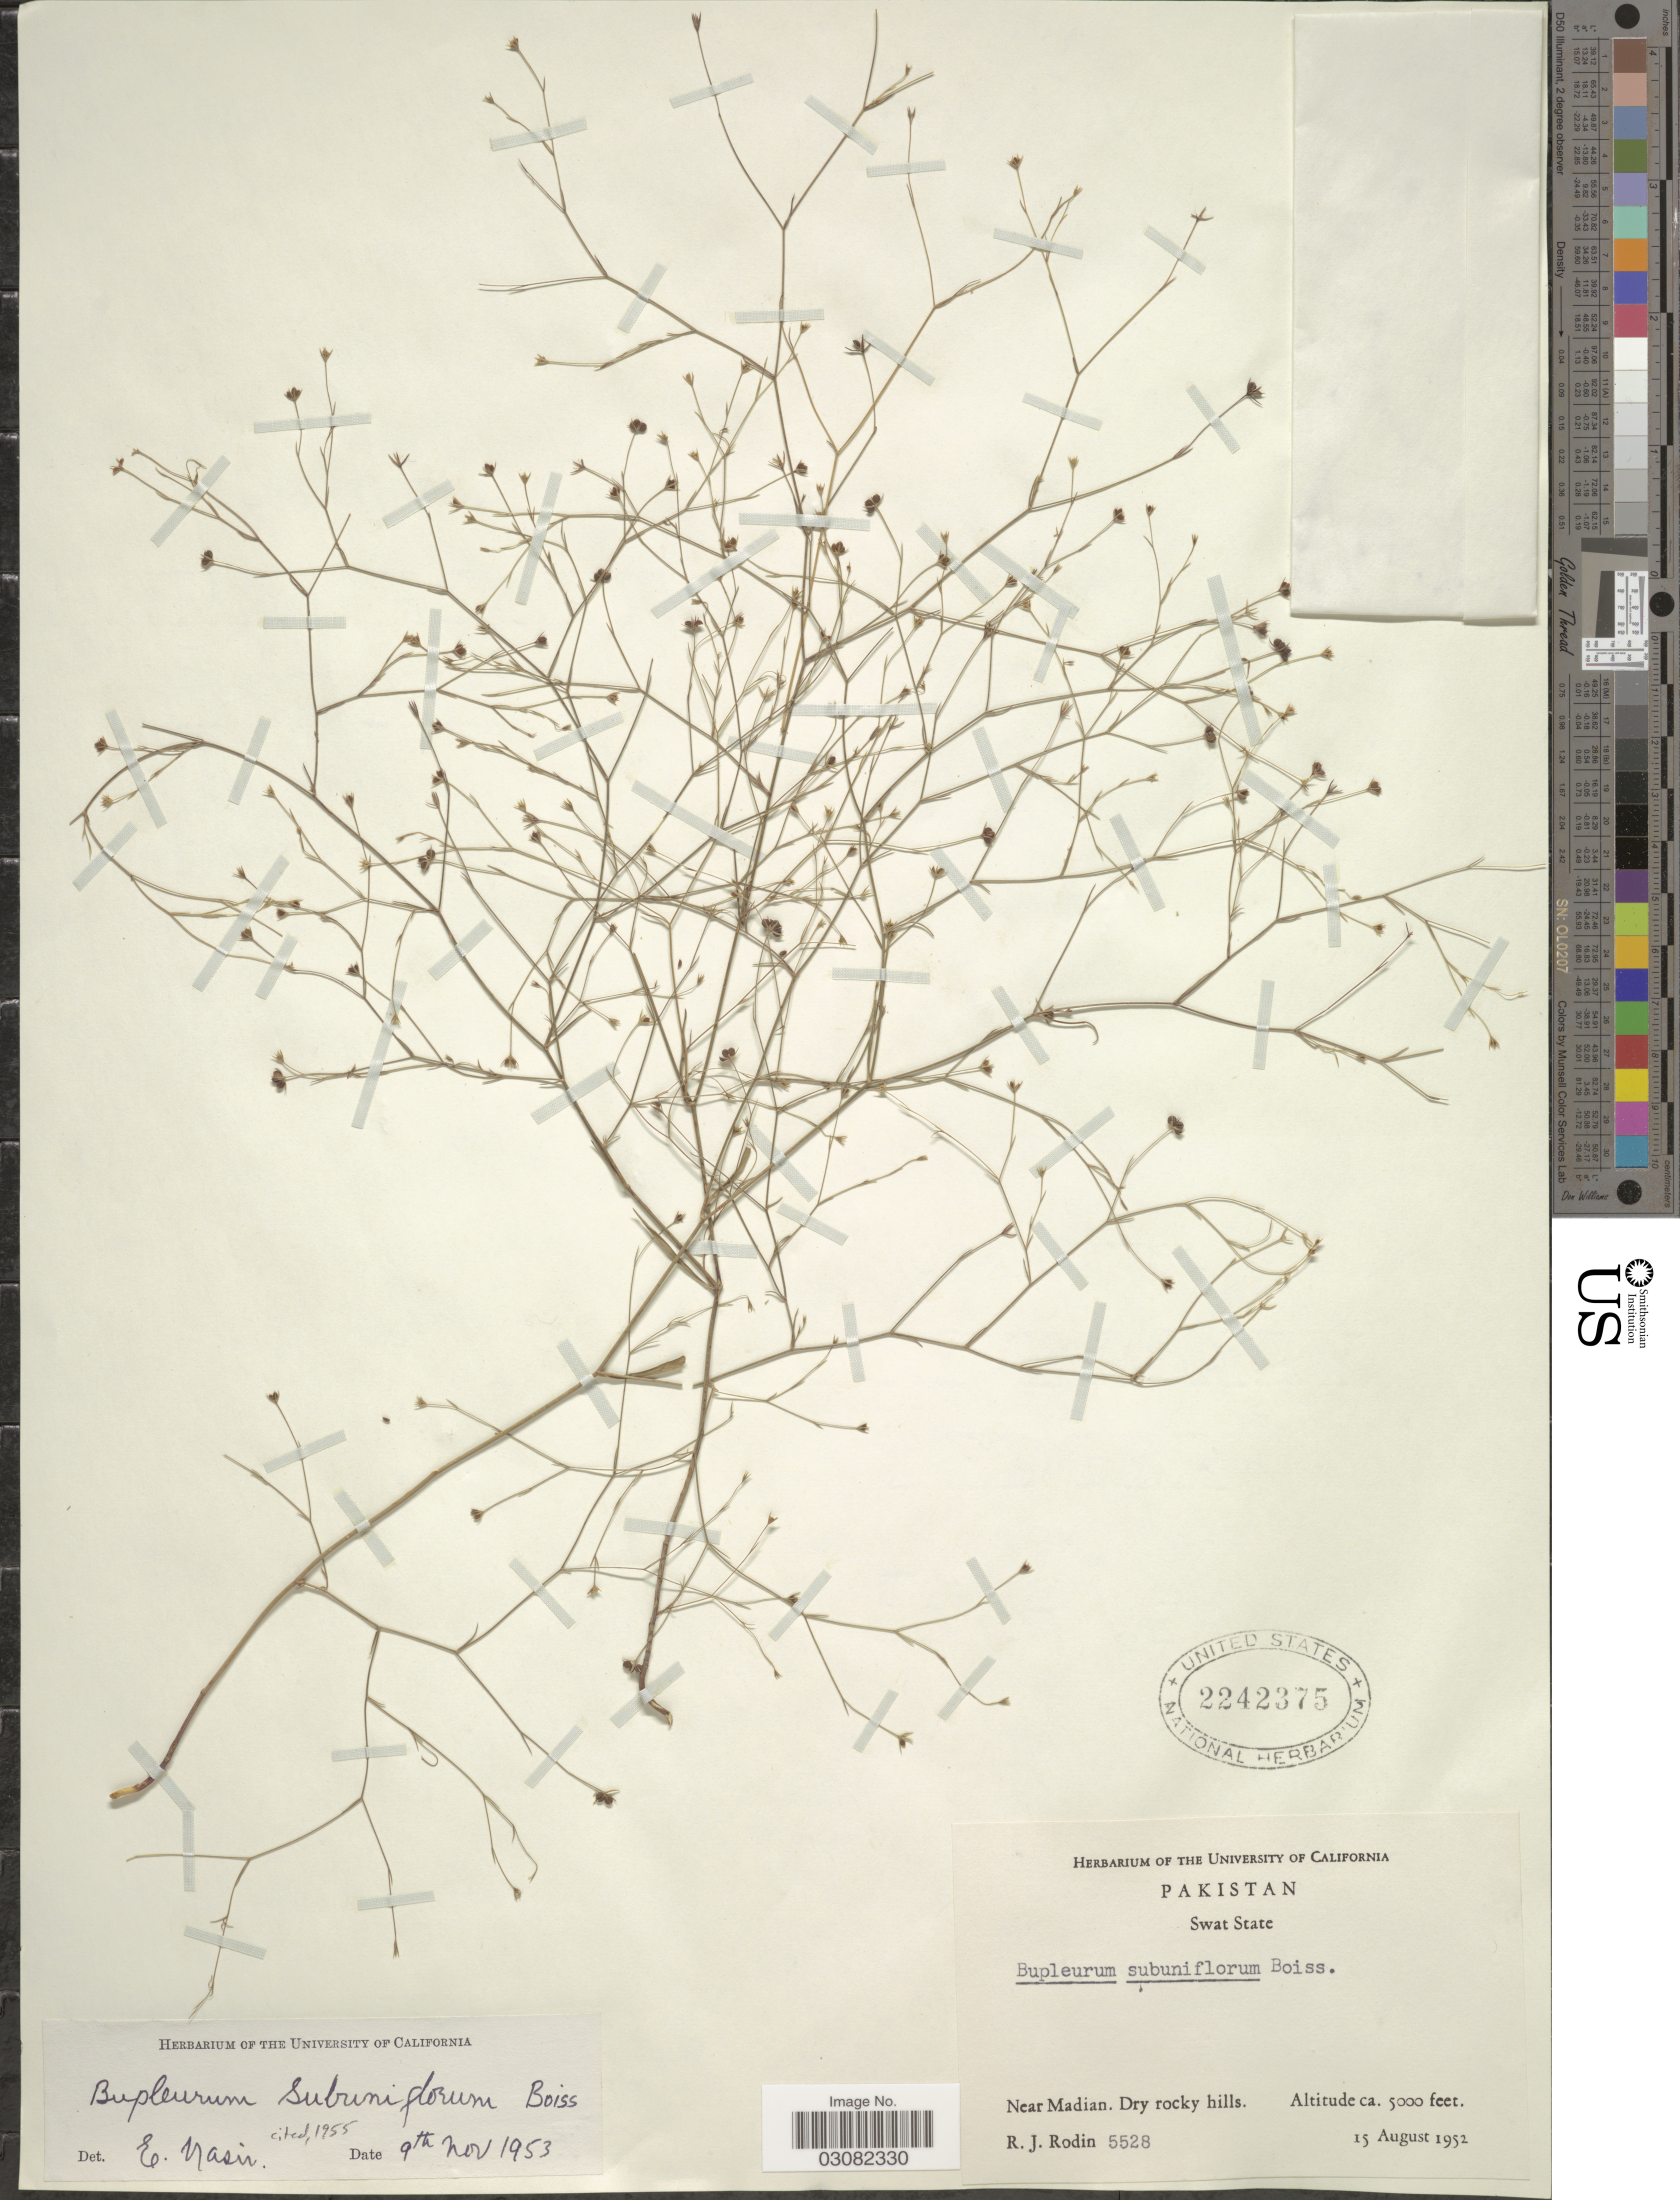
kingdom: Plantae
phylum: Tracheophyta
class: Magnoliopsida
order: Apiales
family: Apiaceae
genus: Bupleurum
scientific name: Bupleurum subuniflorum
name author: Boiss. & Heldr.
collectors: R. J. Rodin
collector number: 5528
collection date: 1952-08-15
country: Pakistan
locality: Swat State. Near Madian.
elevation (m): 1524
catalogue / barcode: US 2242375